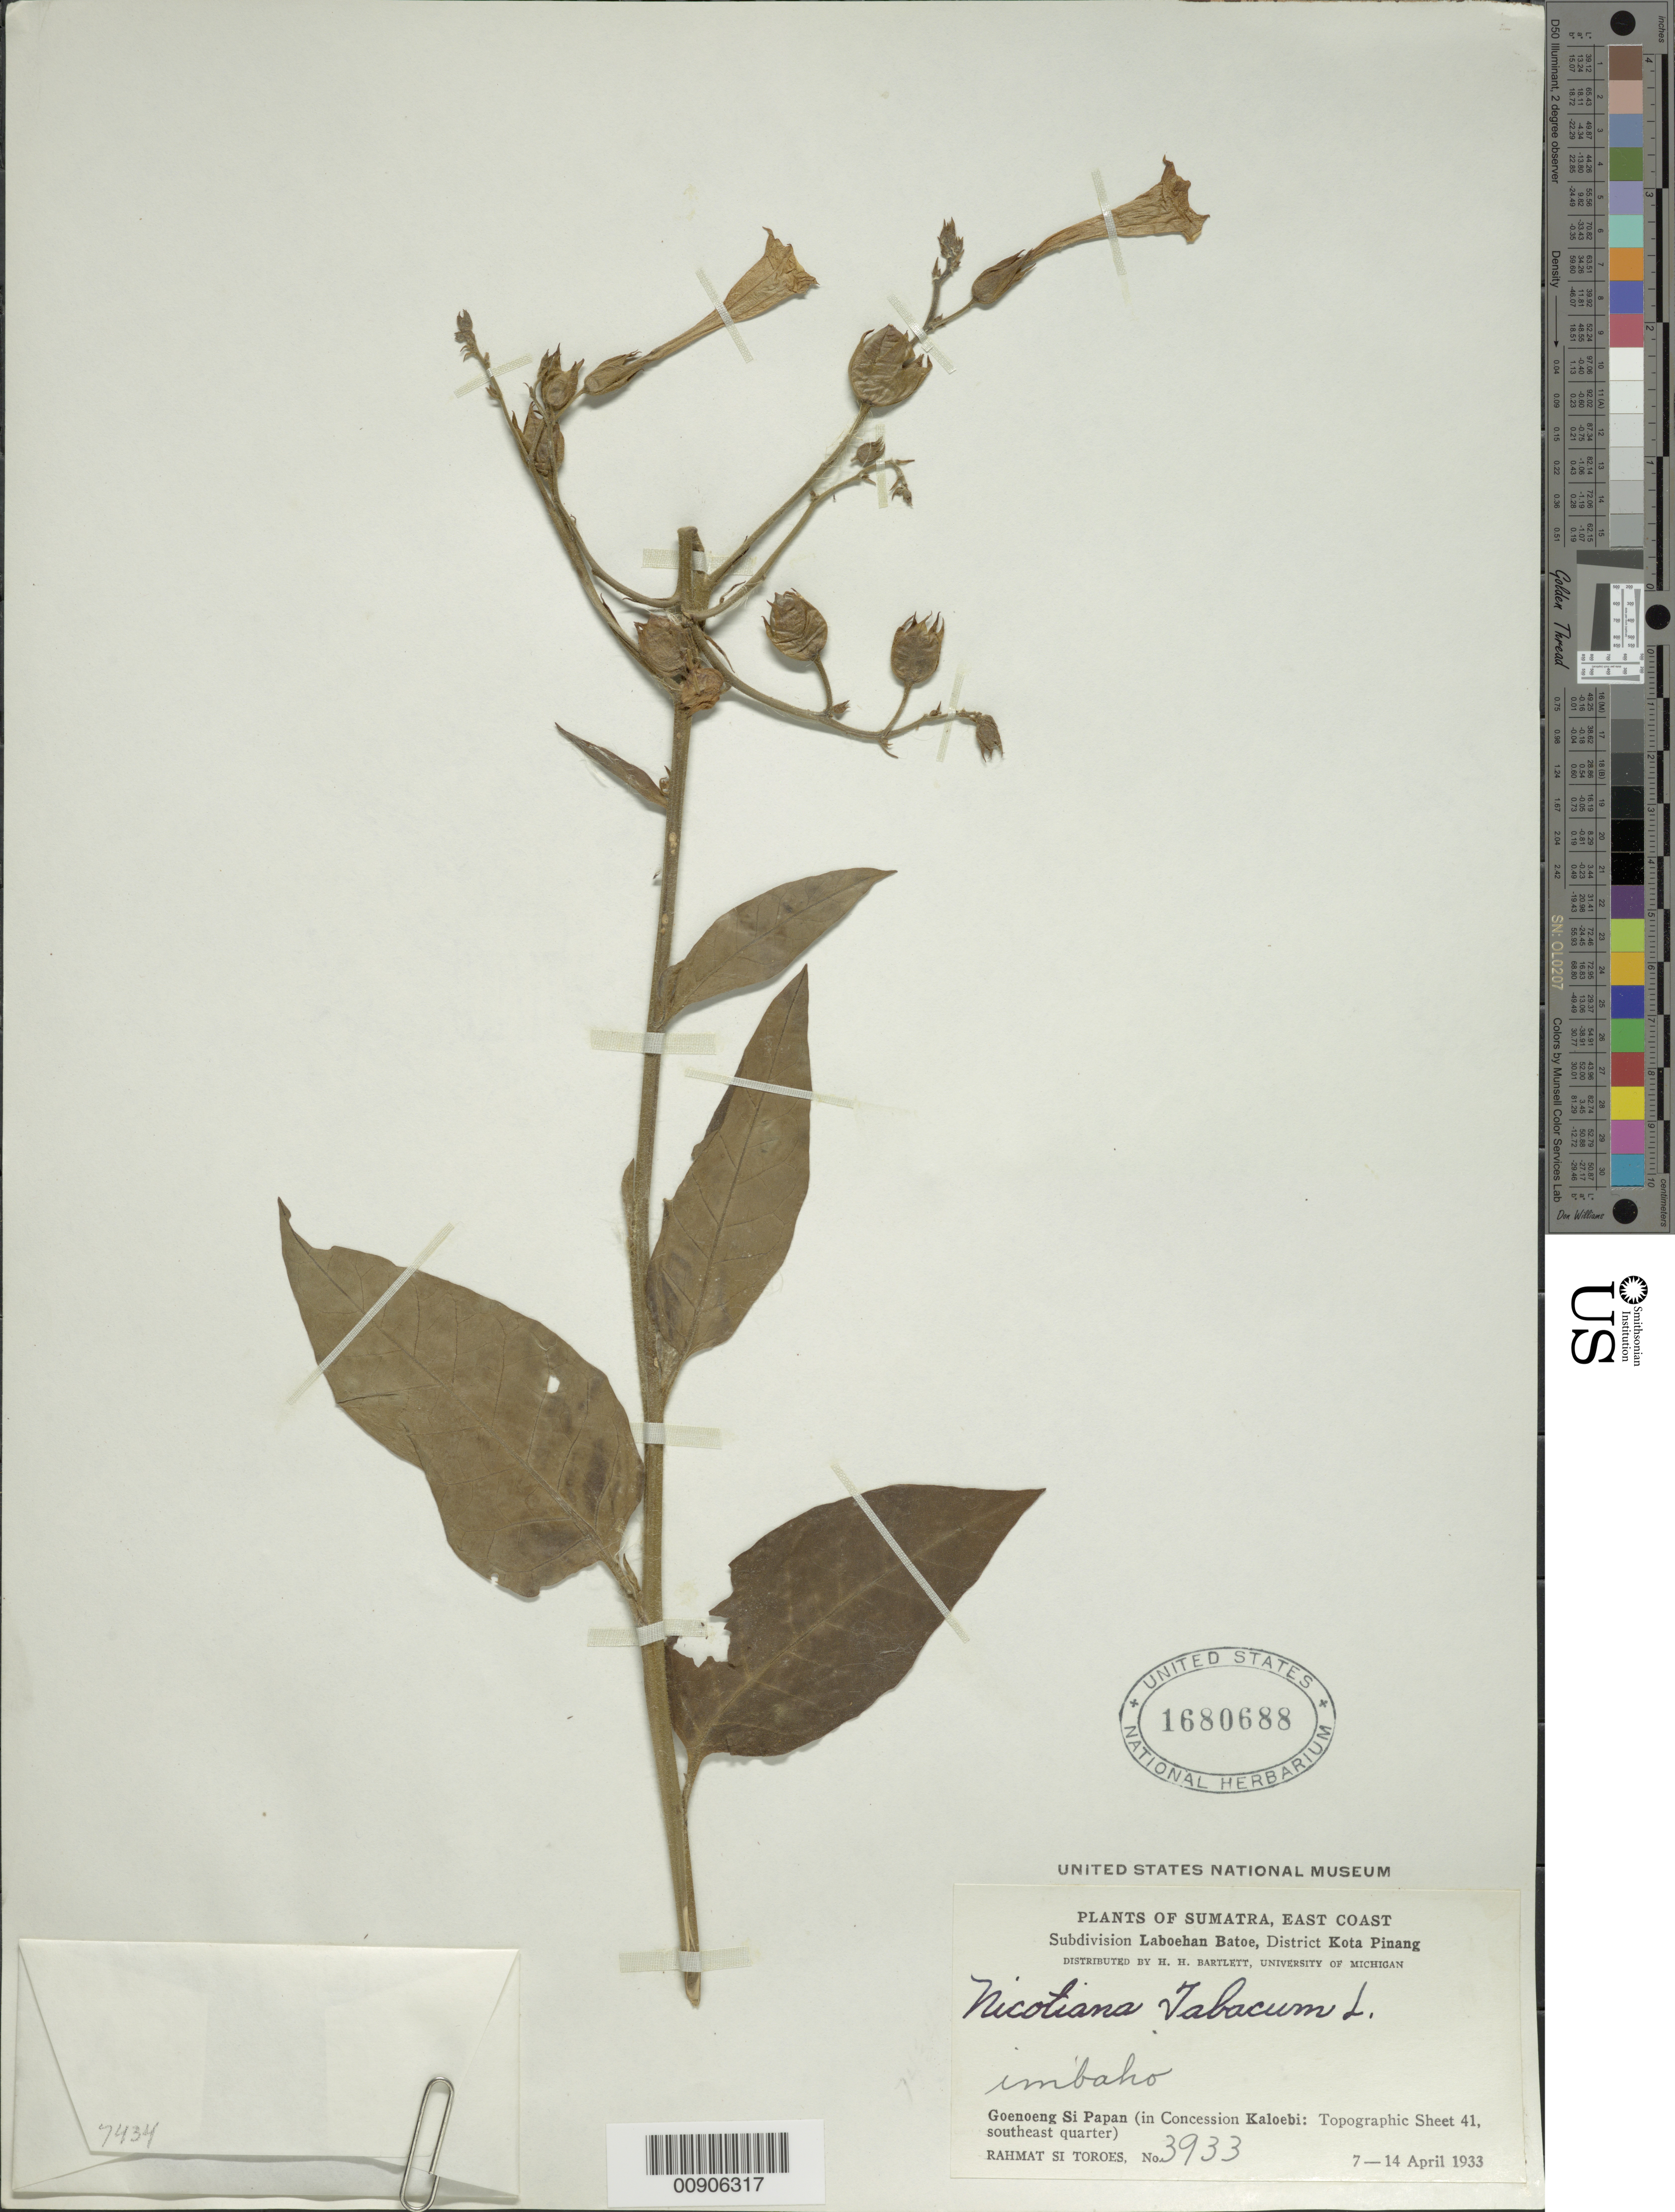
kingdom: Plantae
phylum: Tracheophyta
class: Magnoliopsida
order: Solanales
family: Solanaceae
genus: Nicotiana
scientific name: Nicotiana tabacum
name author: L.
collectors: Rahmat Si Boeea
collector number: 3933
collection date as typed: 07 Apr 1933 to 14 Apr 1933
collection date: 1933-04-07/1933-04-14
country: Indonesia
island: Sumatra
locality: Goenoeng Si Papan (in concession Kaloebi: Topographic Sheet 41, SE quarter).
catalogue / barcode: US 1680688